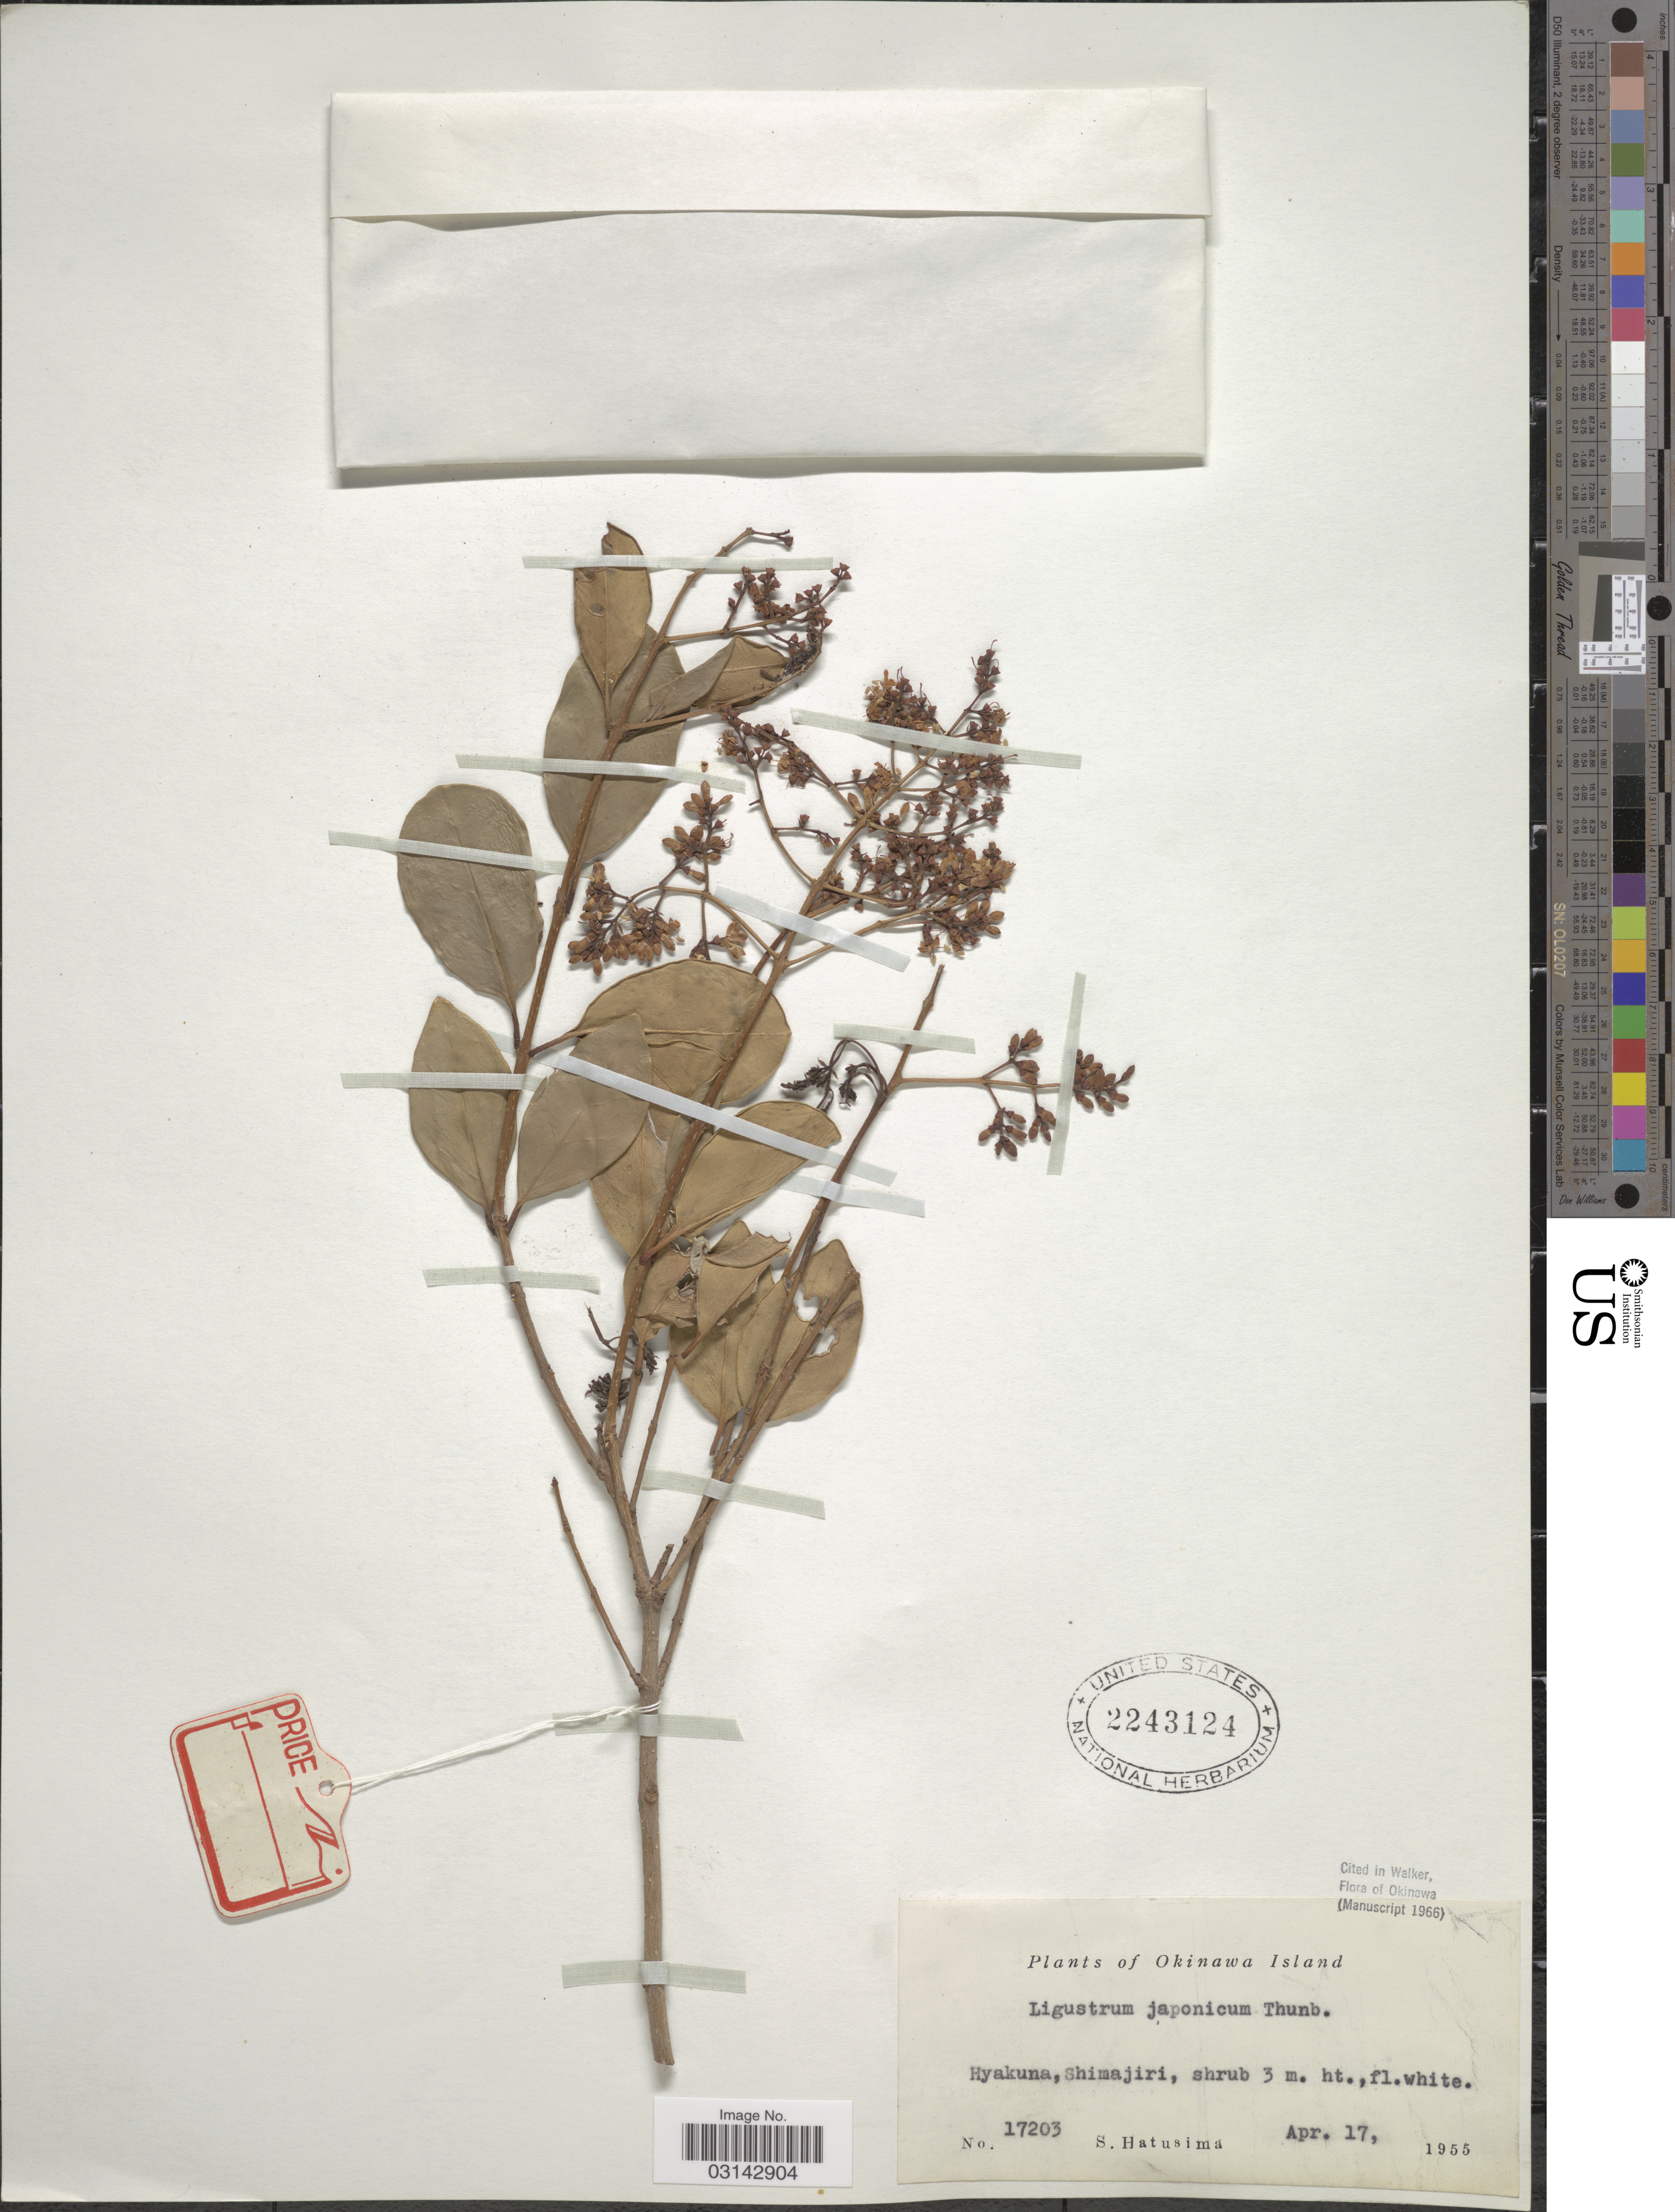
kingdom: Plantae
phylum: Tracheophyta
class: Magnoliopsida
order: Lamiales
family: Oleaceae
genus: Ligustrum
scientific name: Ligustrum japonicum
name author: Thunb.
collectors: S. Hatusima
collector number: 17203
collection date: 1955-04-17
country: Japan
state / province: Okinawa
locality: Hyakuna, Shimajiri.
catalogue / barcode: US 2243124